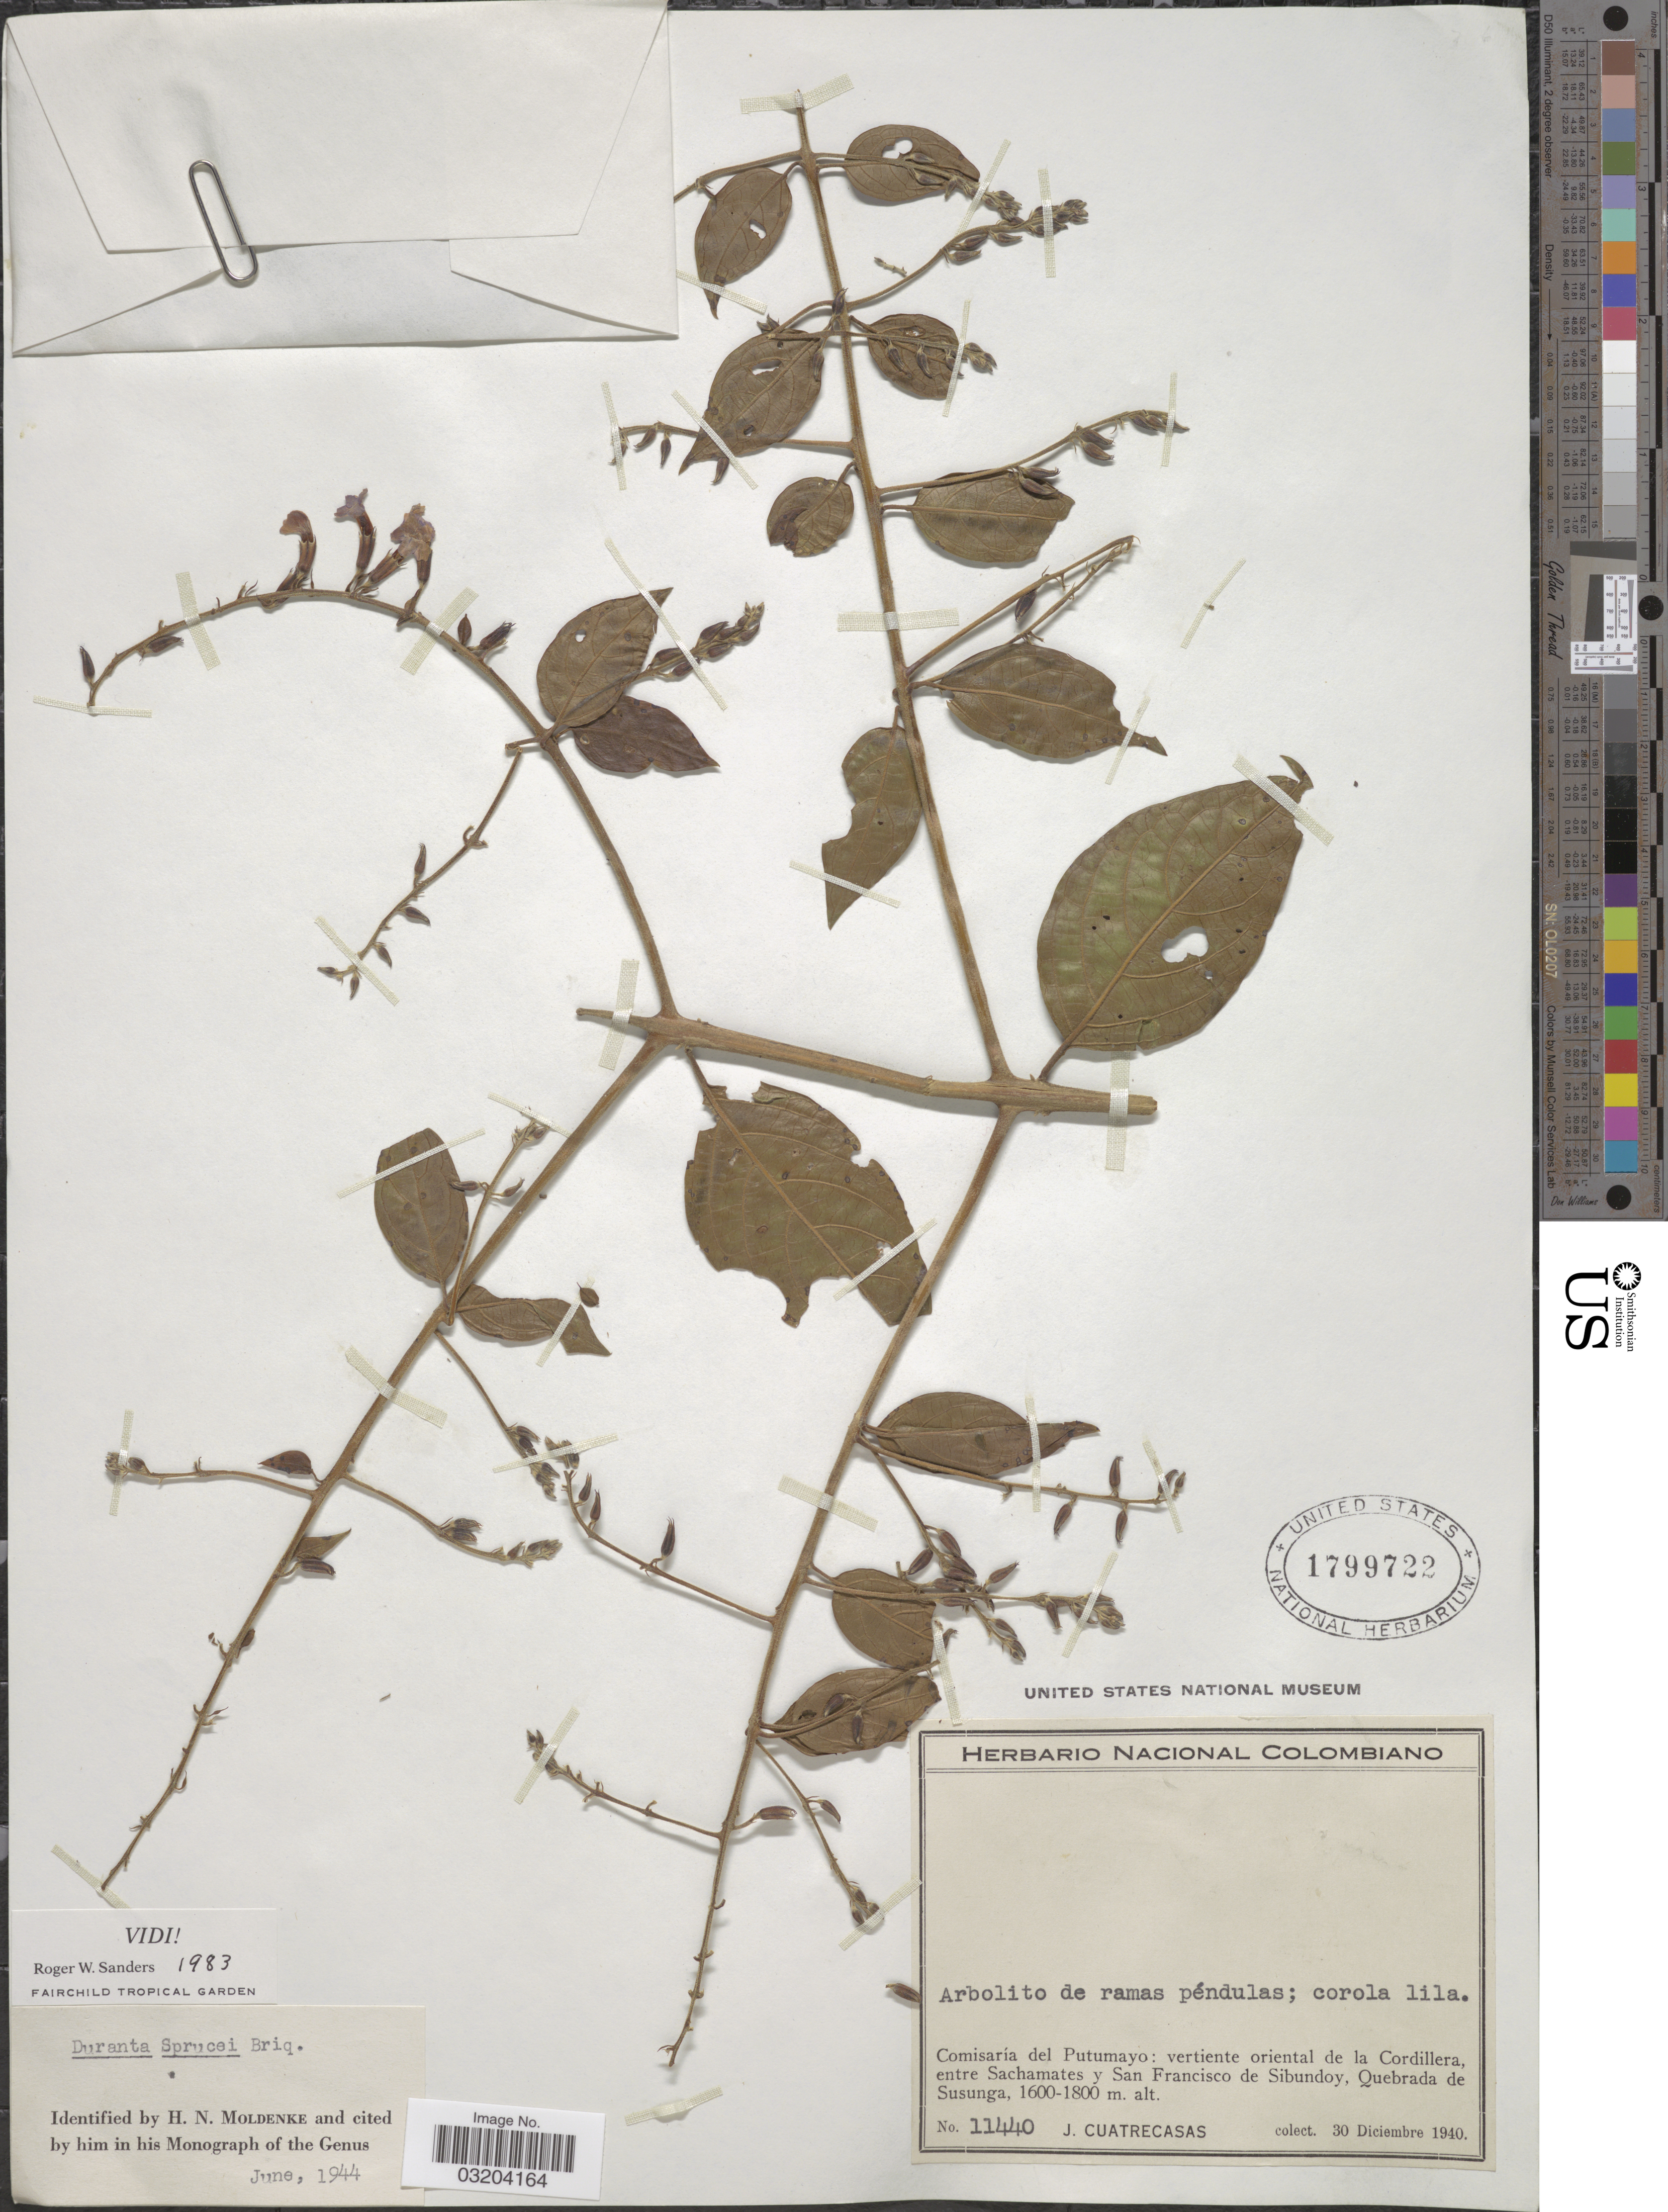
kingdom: Plantae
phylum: Tracheophyta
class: Magnoliopsida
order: Lamiales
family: Verbenaceae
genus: Duranta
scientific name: Duranta sp.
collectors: J. Cuatrecasas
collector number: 11440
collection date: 1940-12-30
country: Colombia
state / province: Putumayo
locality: Comisaría del Putumayo: vertiente oriental de la Cordillera, entre Sachamates y San Francisco de Sibundoy, Quebrada de Susunga.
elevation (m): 1600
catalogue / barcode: US 1799722